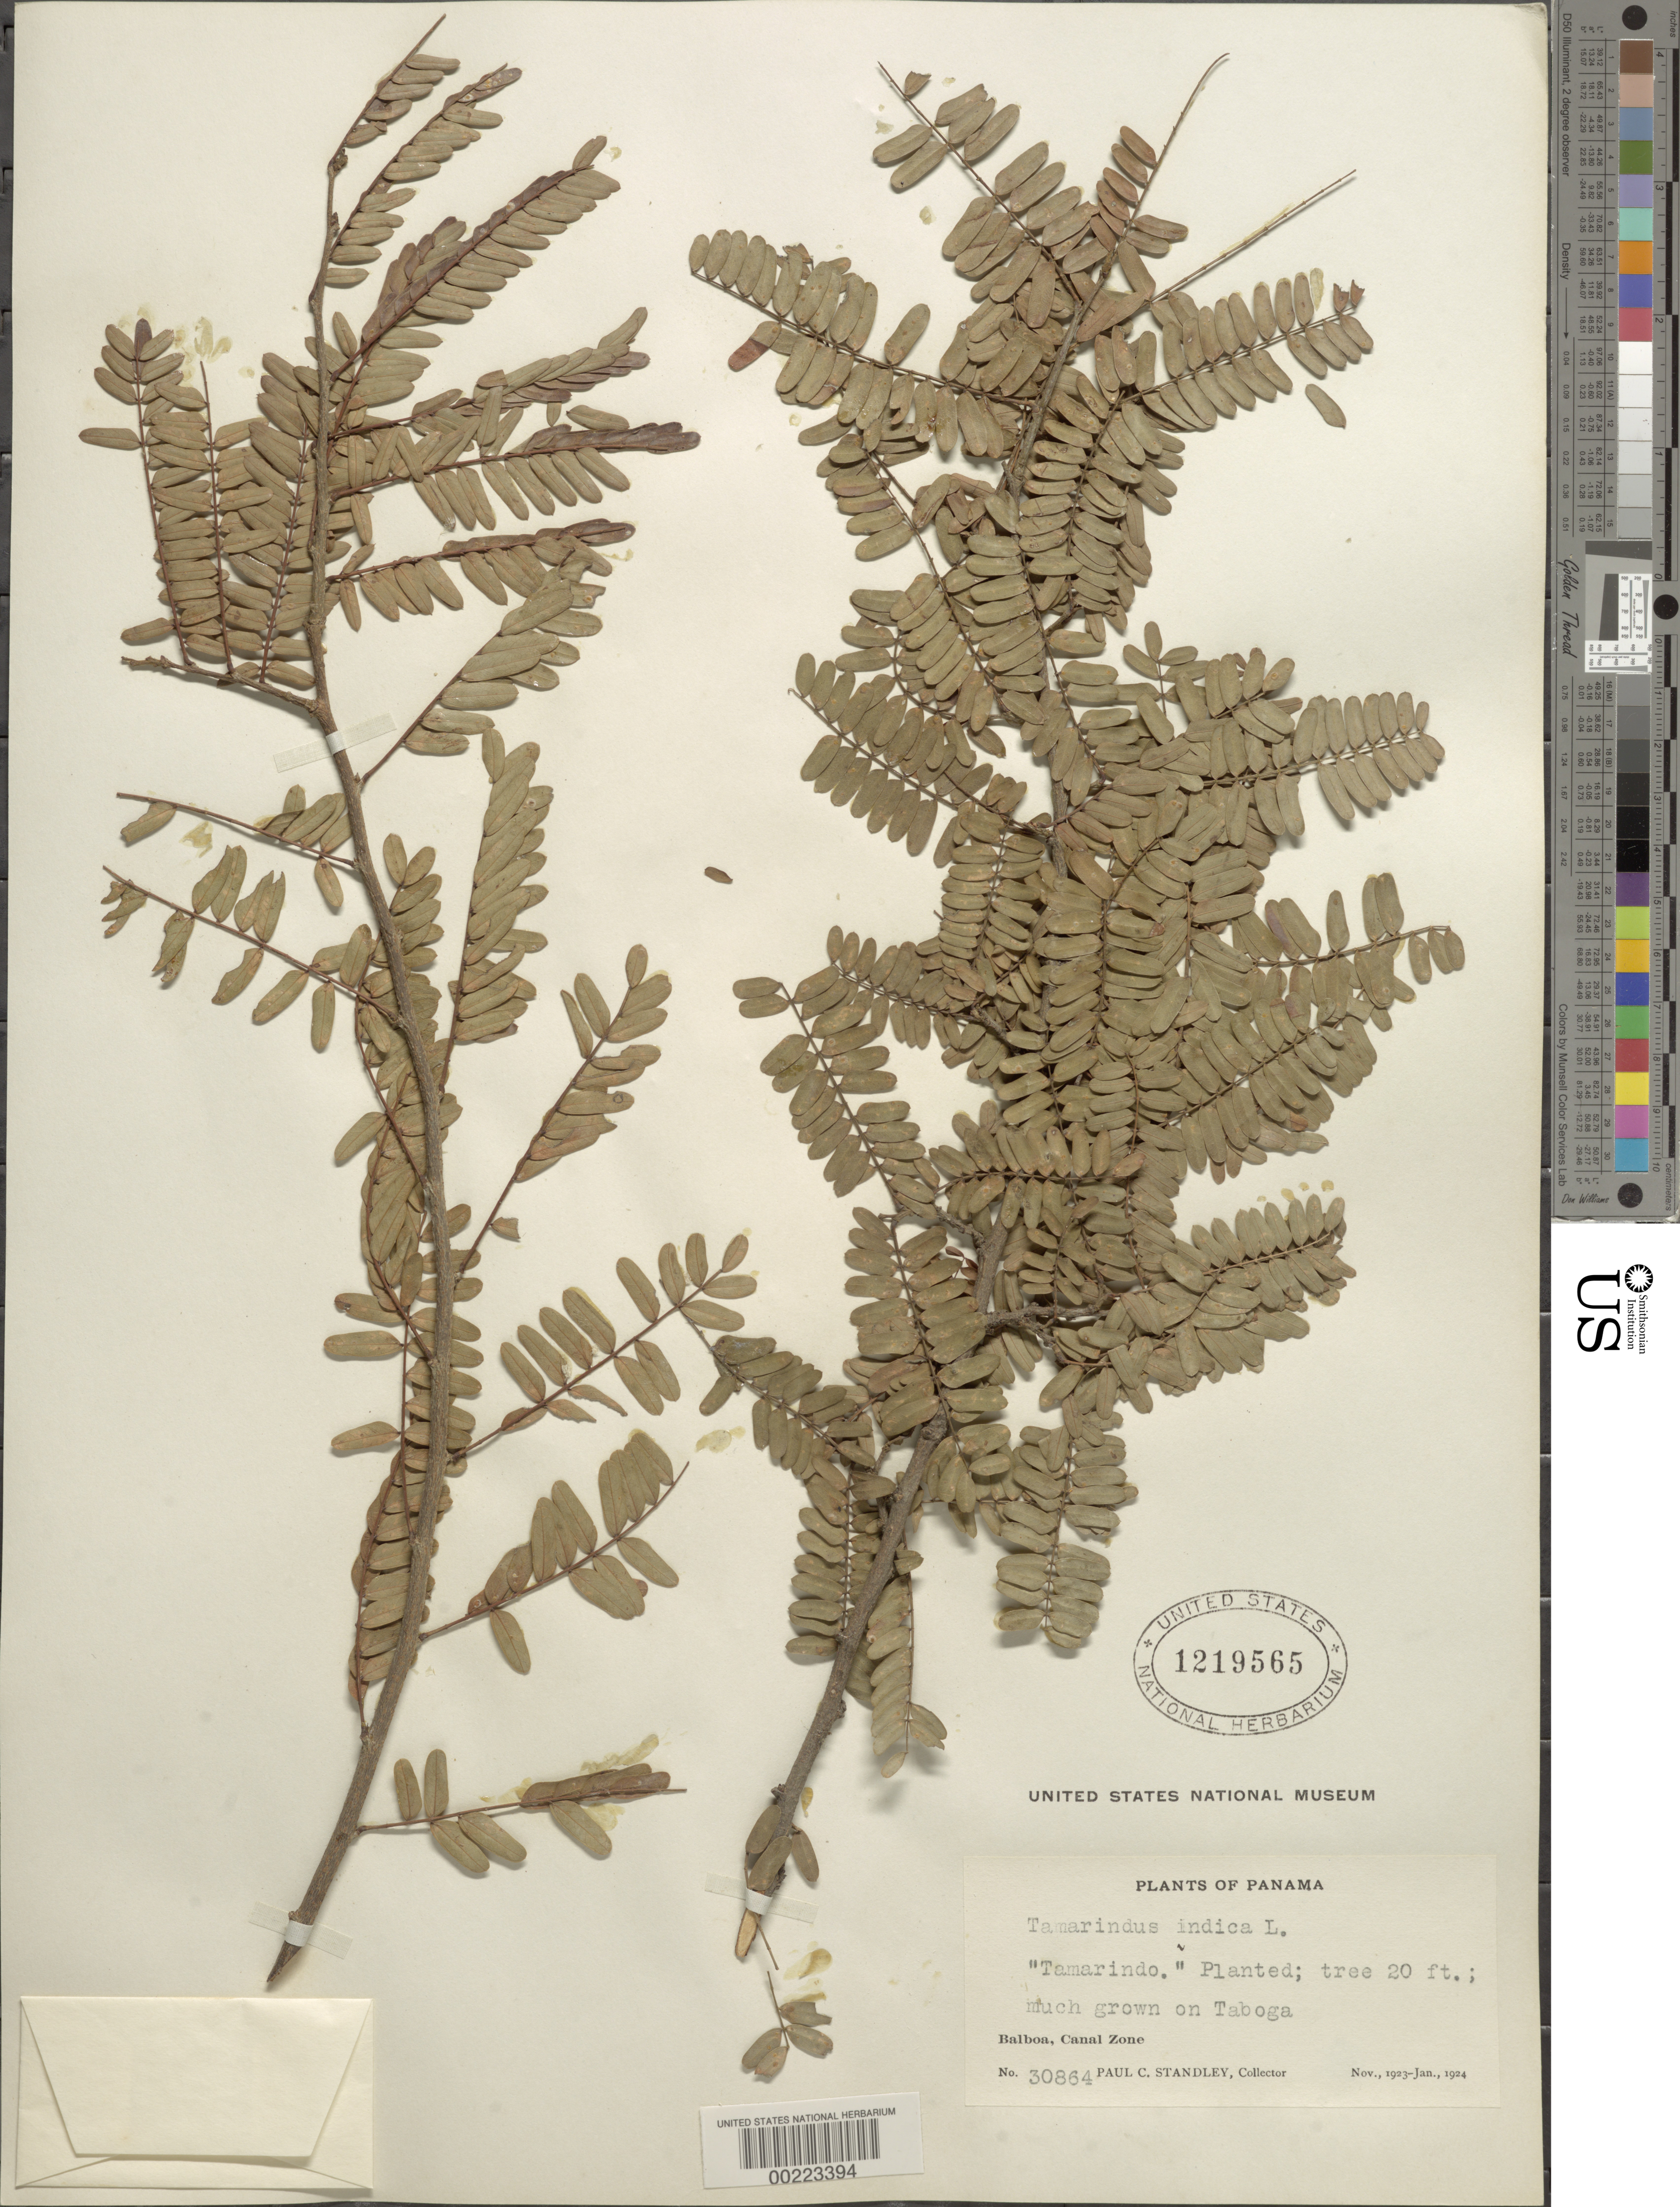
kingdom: Plantae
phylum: Tracheophyta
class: Magnoliopsida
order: Fabales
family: Fabaceae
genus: Tamarindus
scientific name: Tamarindus indica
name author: L.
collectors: P. C. Standley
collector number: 30864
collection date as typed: Nov 1924 to -- Jan 1924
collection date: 1924-01/1924-11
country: Panama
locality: Balboa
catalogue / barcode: US 1219565